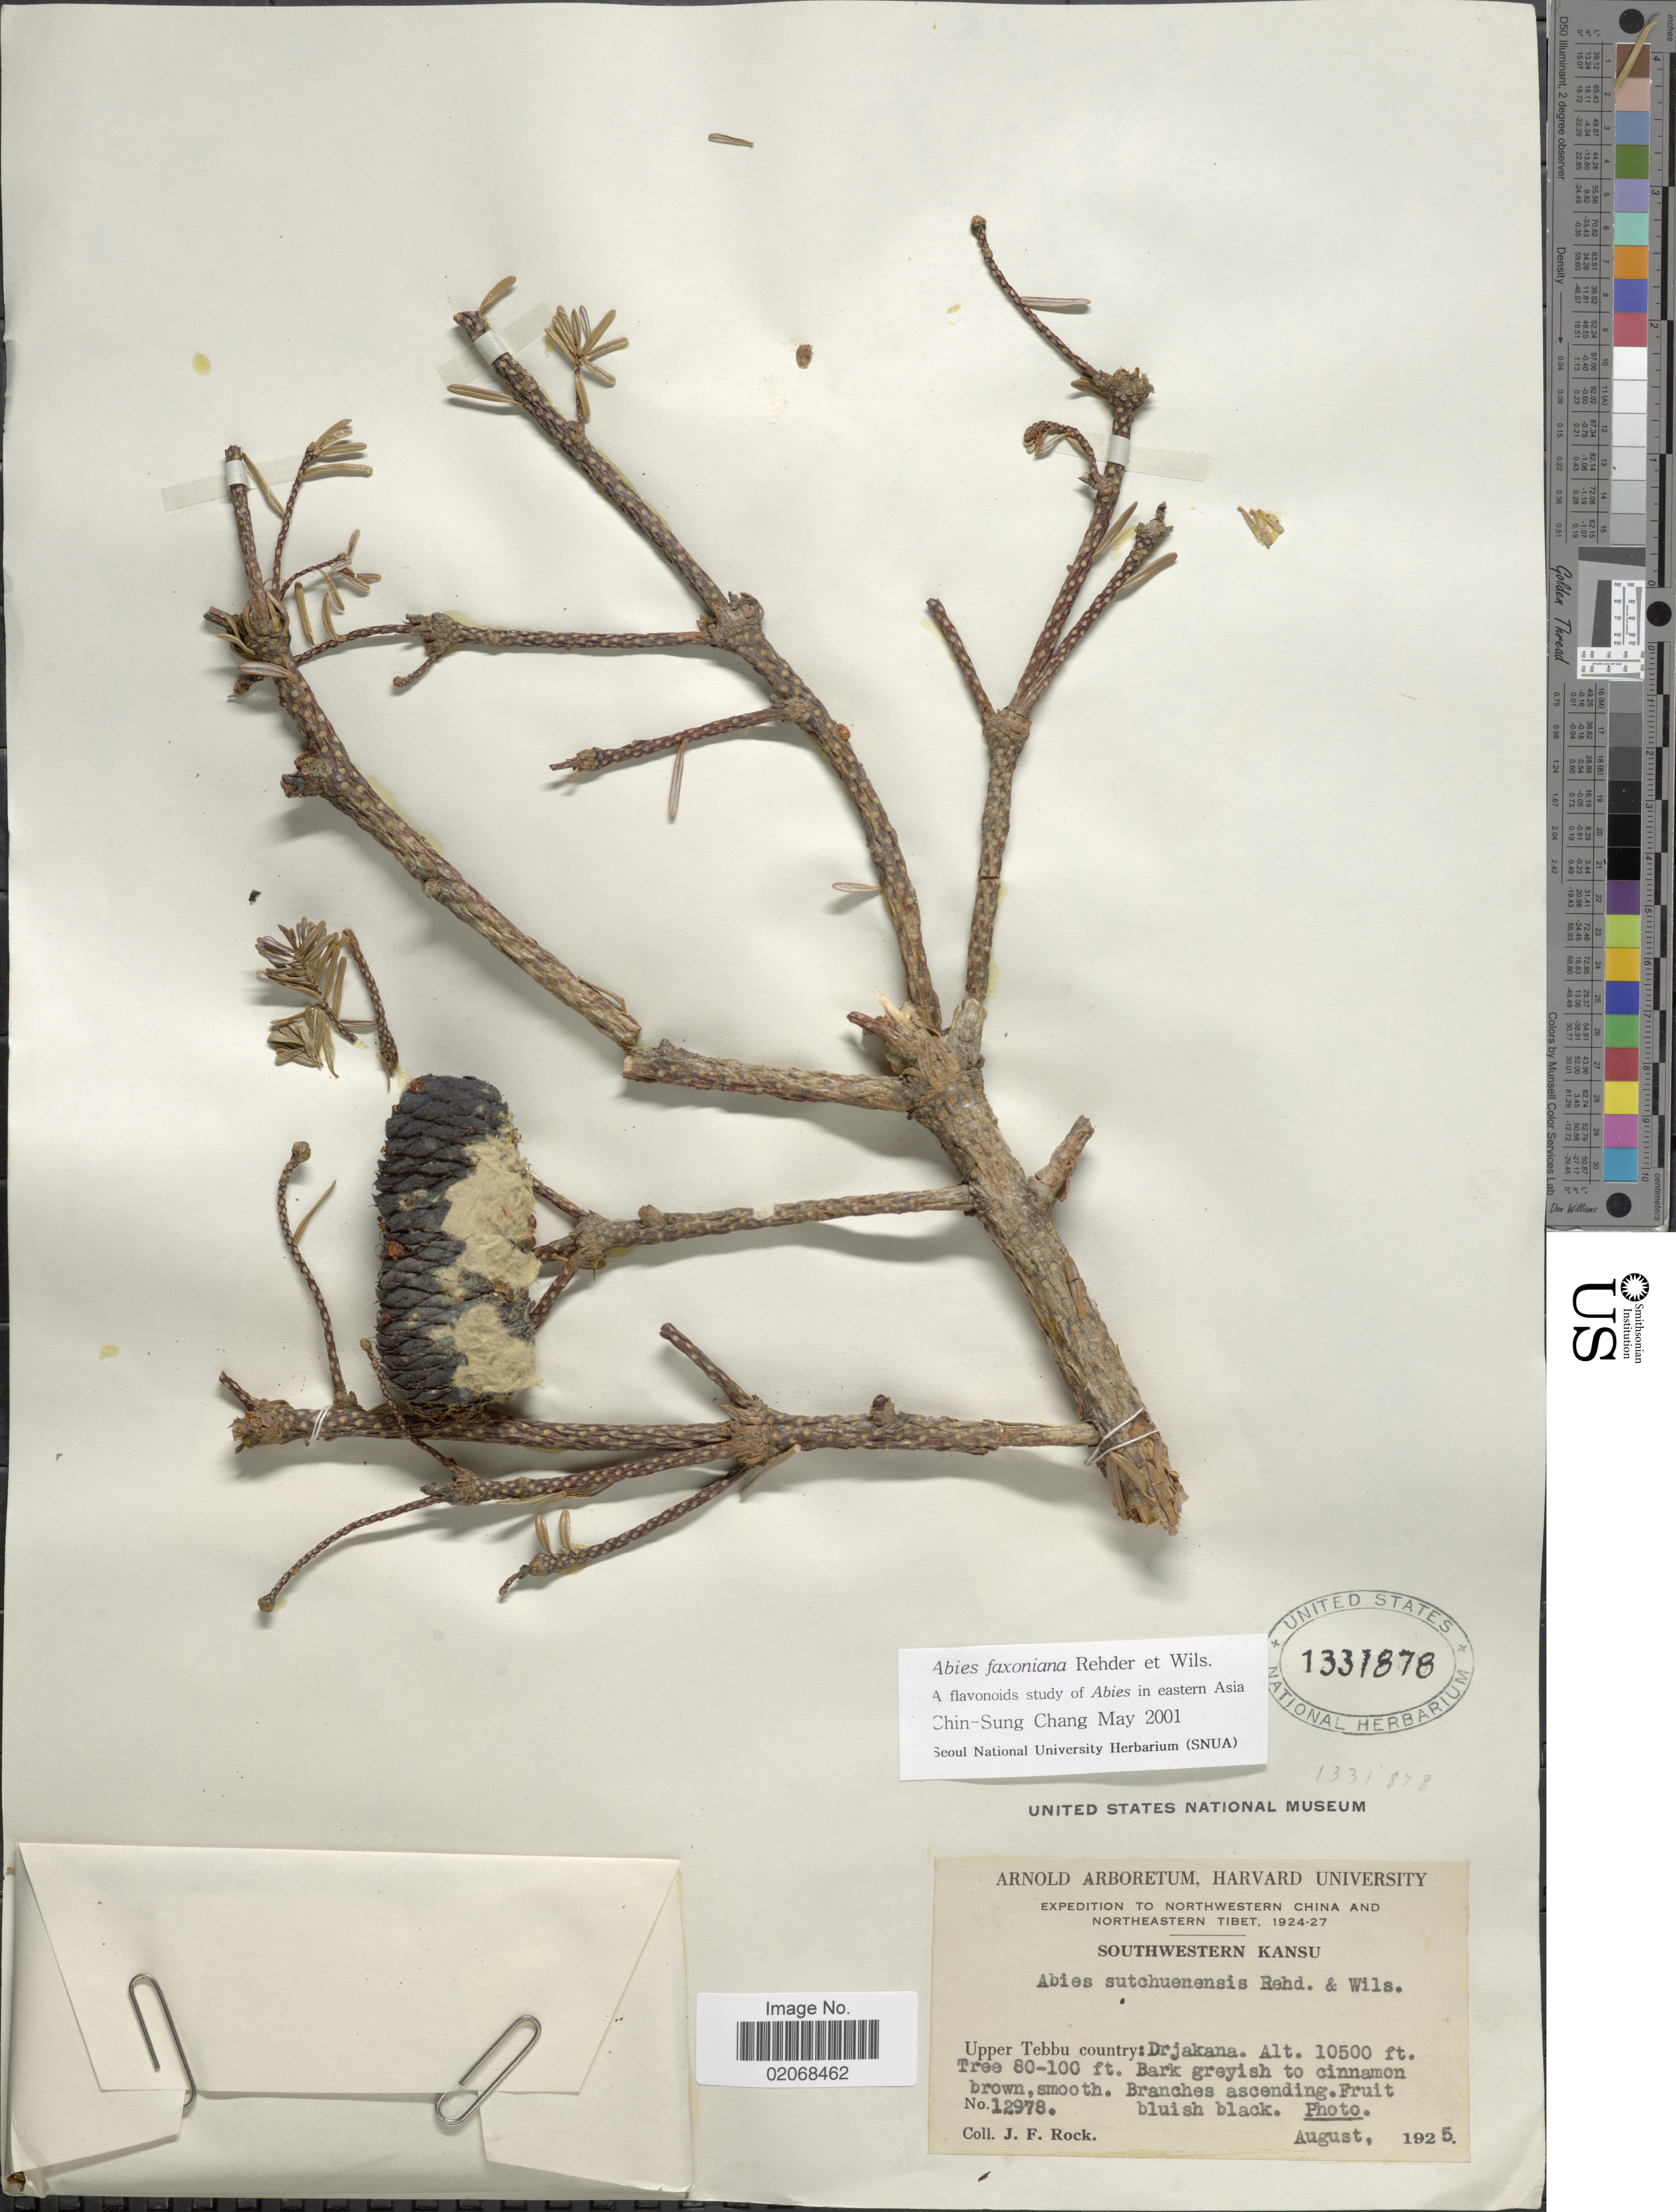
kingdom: Plantae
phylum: Tracheophyta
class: Pinopsida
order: Pinales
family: Pinaceae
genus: Abies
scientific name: Abies faxoniana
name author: Rehder & E.H. Wilson in Sarg.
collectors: J. Rock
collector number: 12978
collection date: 1925-08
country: China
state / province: Gansu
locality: Northwestern China and Northeastern Tibet, Southwestern Kansu, Upper Tebbu country: Drjakana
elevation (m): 3200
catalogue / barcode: US 1331878